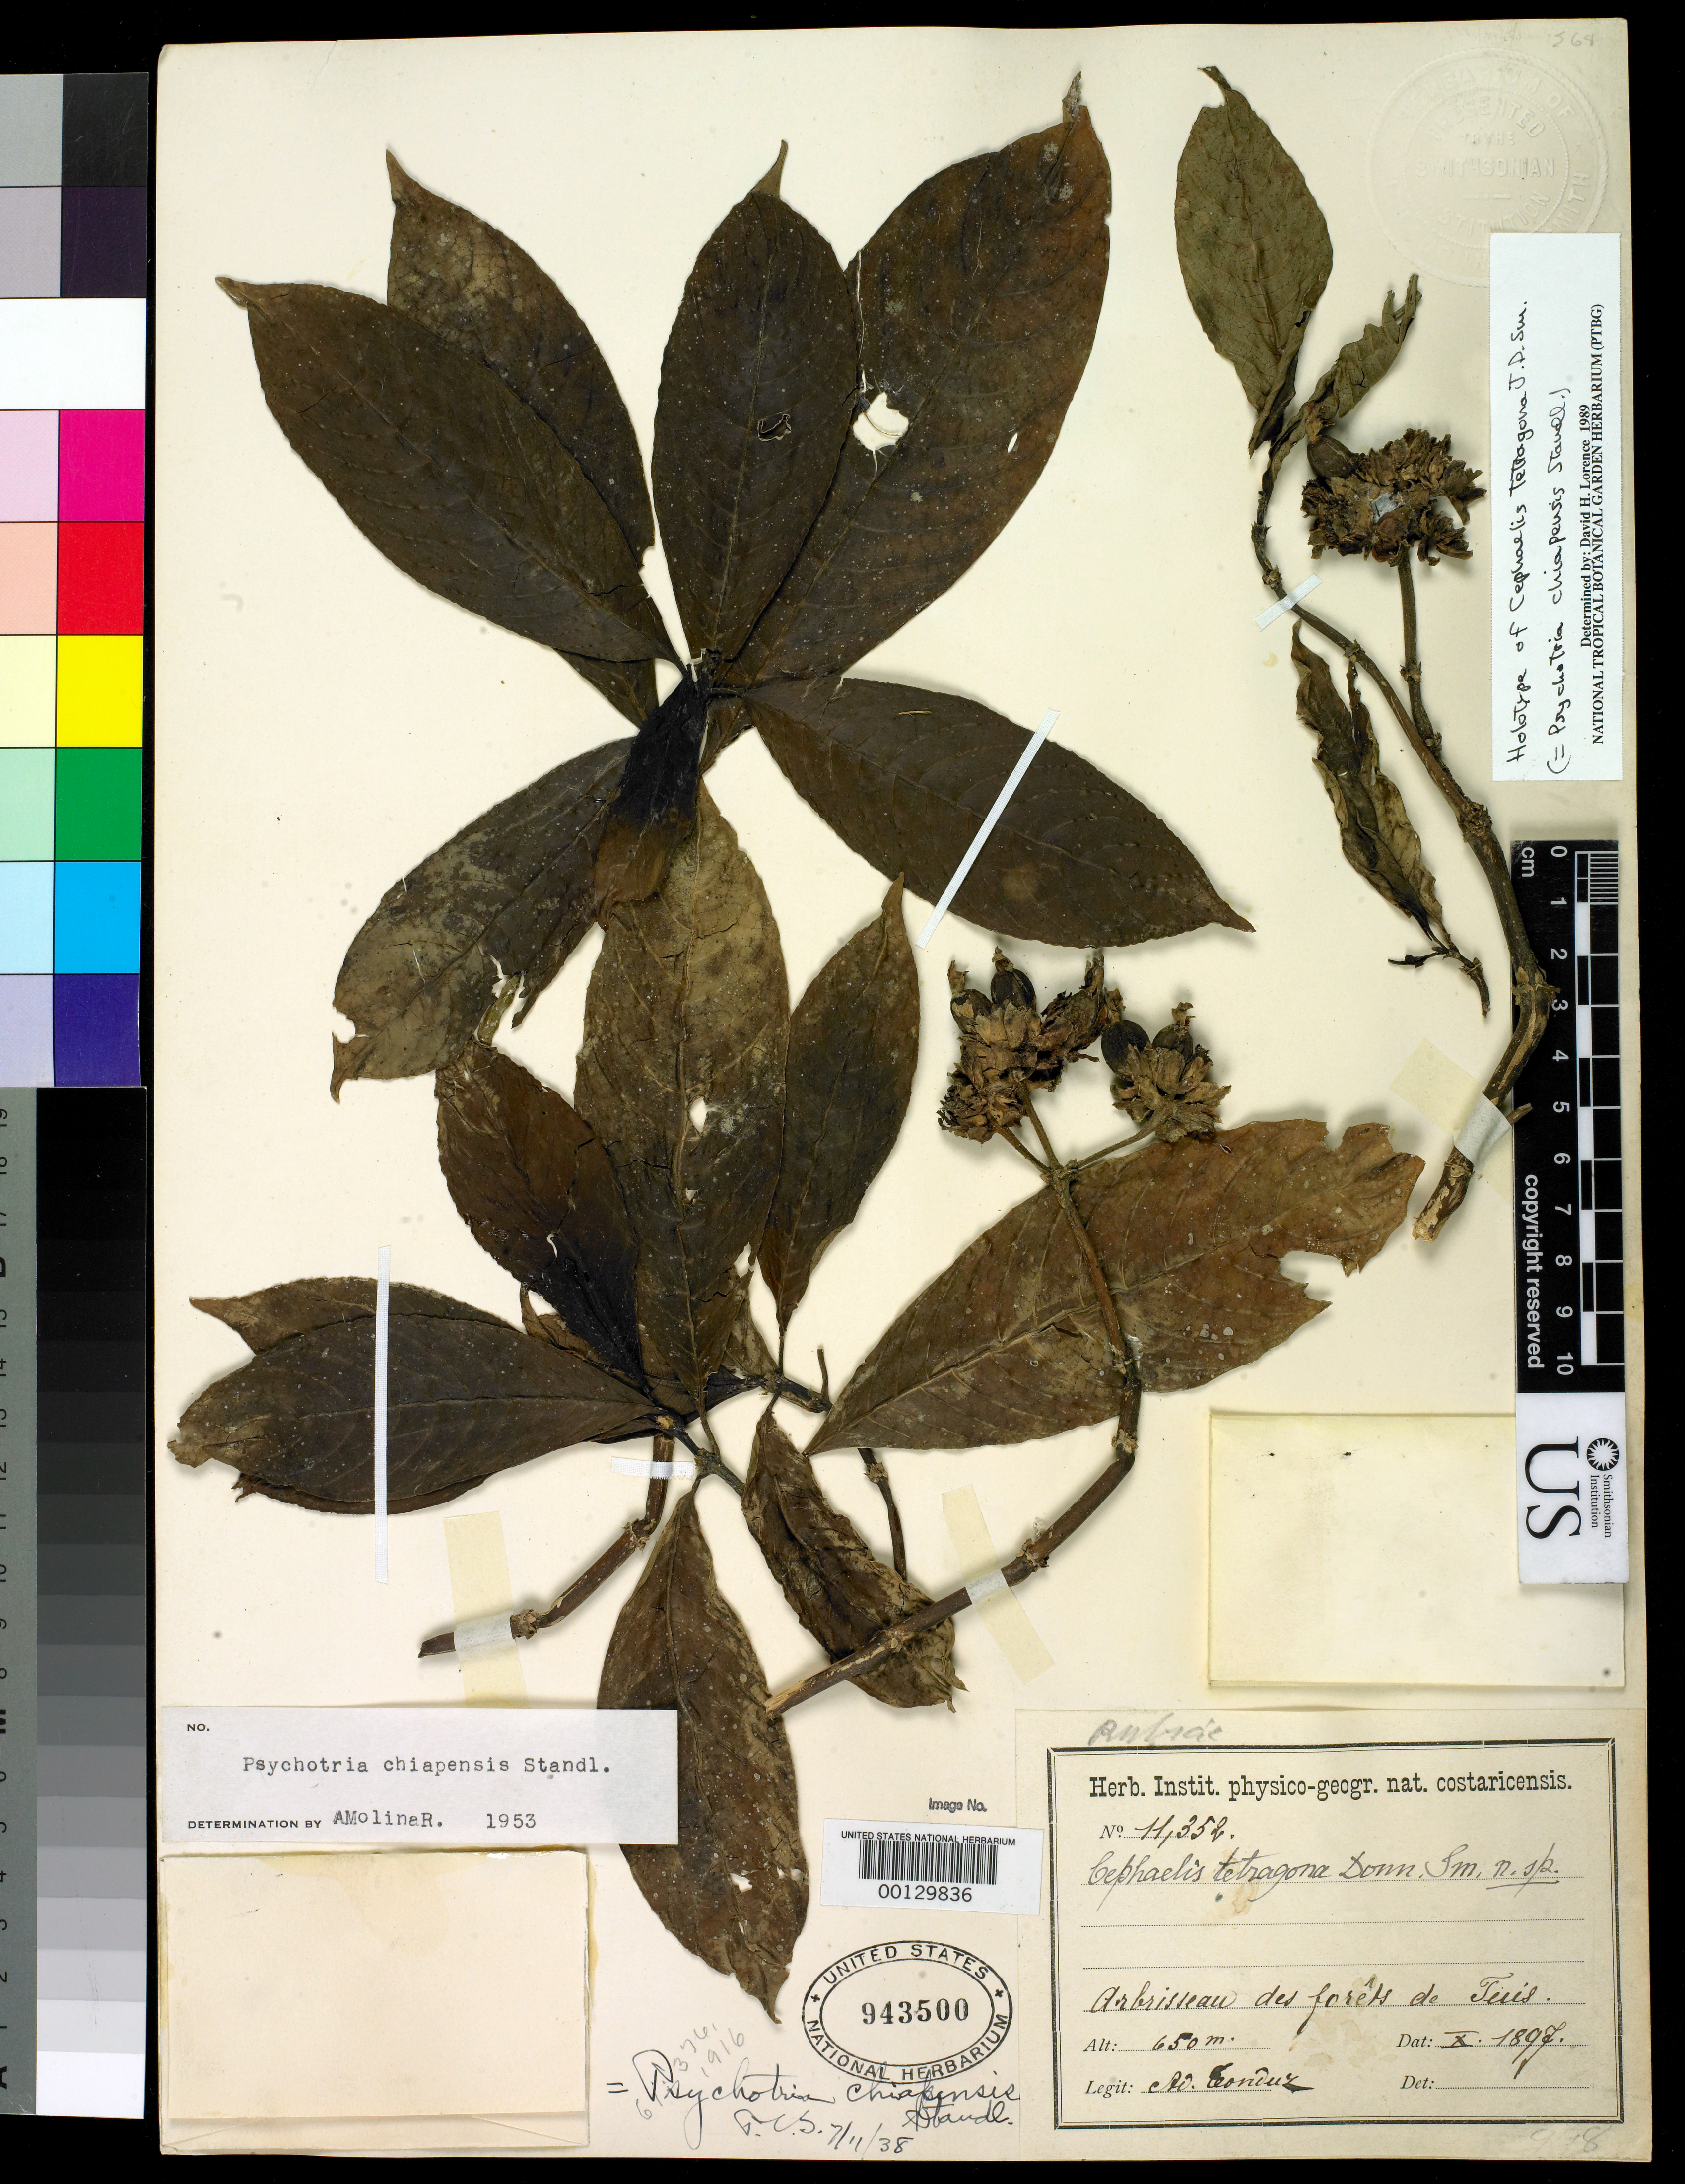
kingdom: Plantae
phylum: Tracheophyta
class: Magnoliopsida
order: Gentianales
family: Rubiaceae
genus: Cephaelis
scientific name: Cephaelis tetragona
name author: Donn. Sm.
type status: Lectotype; Syntype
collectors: A. Tonduz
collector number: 11352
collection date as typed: Oct 1898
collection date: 1898-10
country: Costa Rica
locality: Arbitteau du forets du Tuis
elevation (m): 650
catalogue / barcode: US 943500